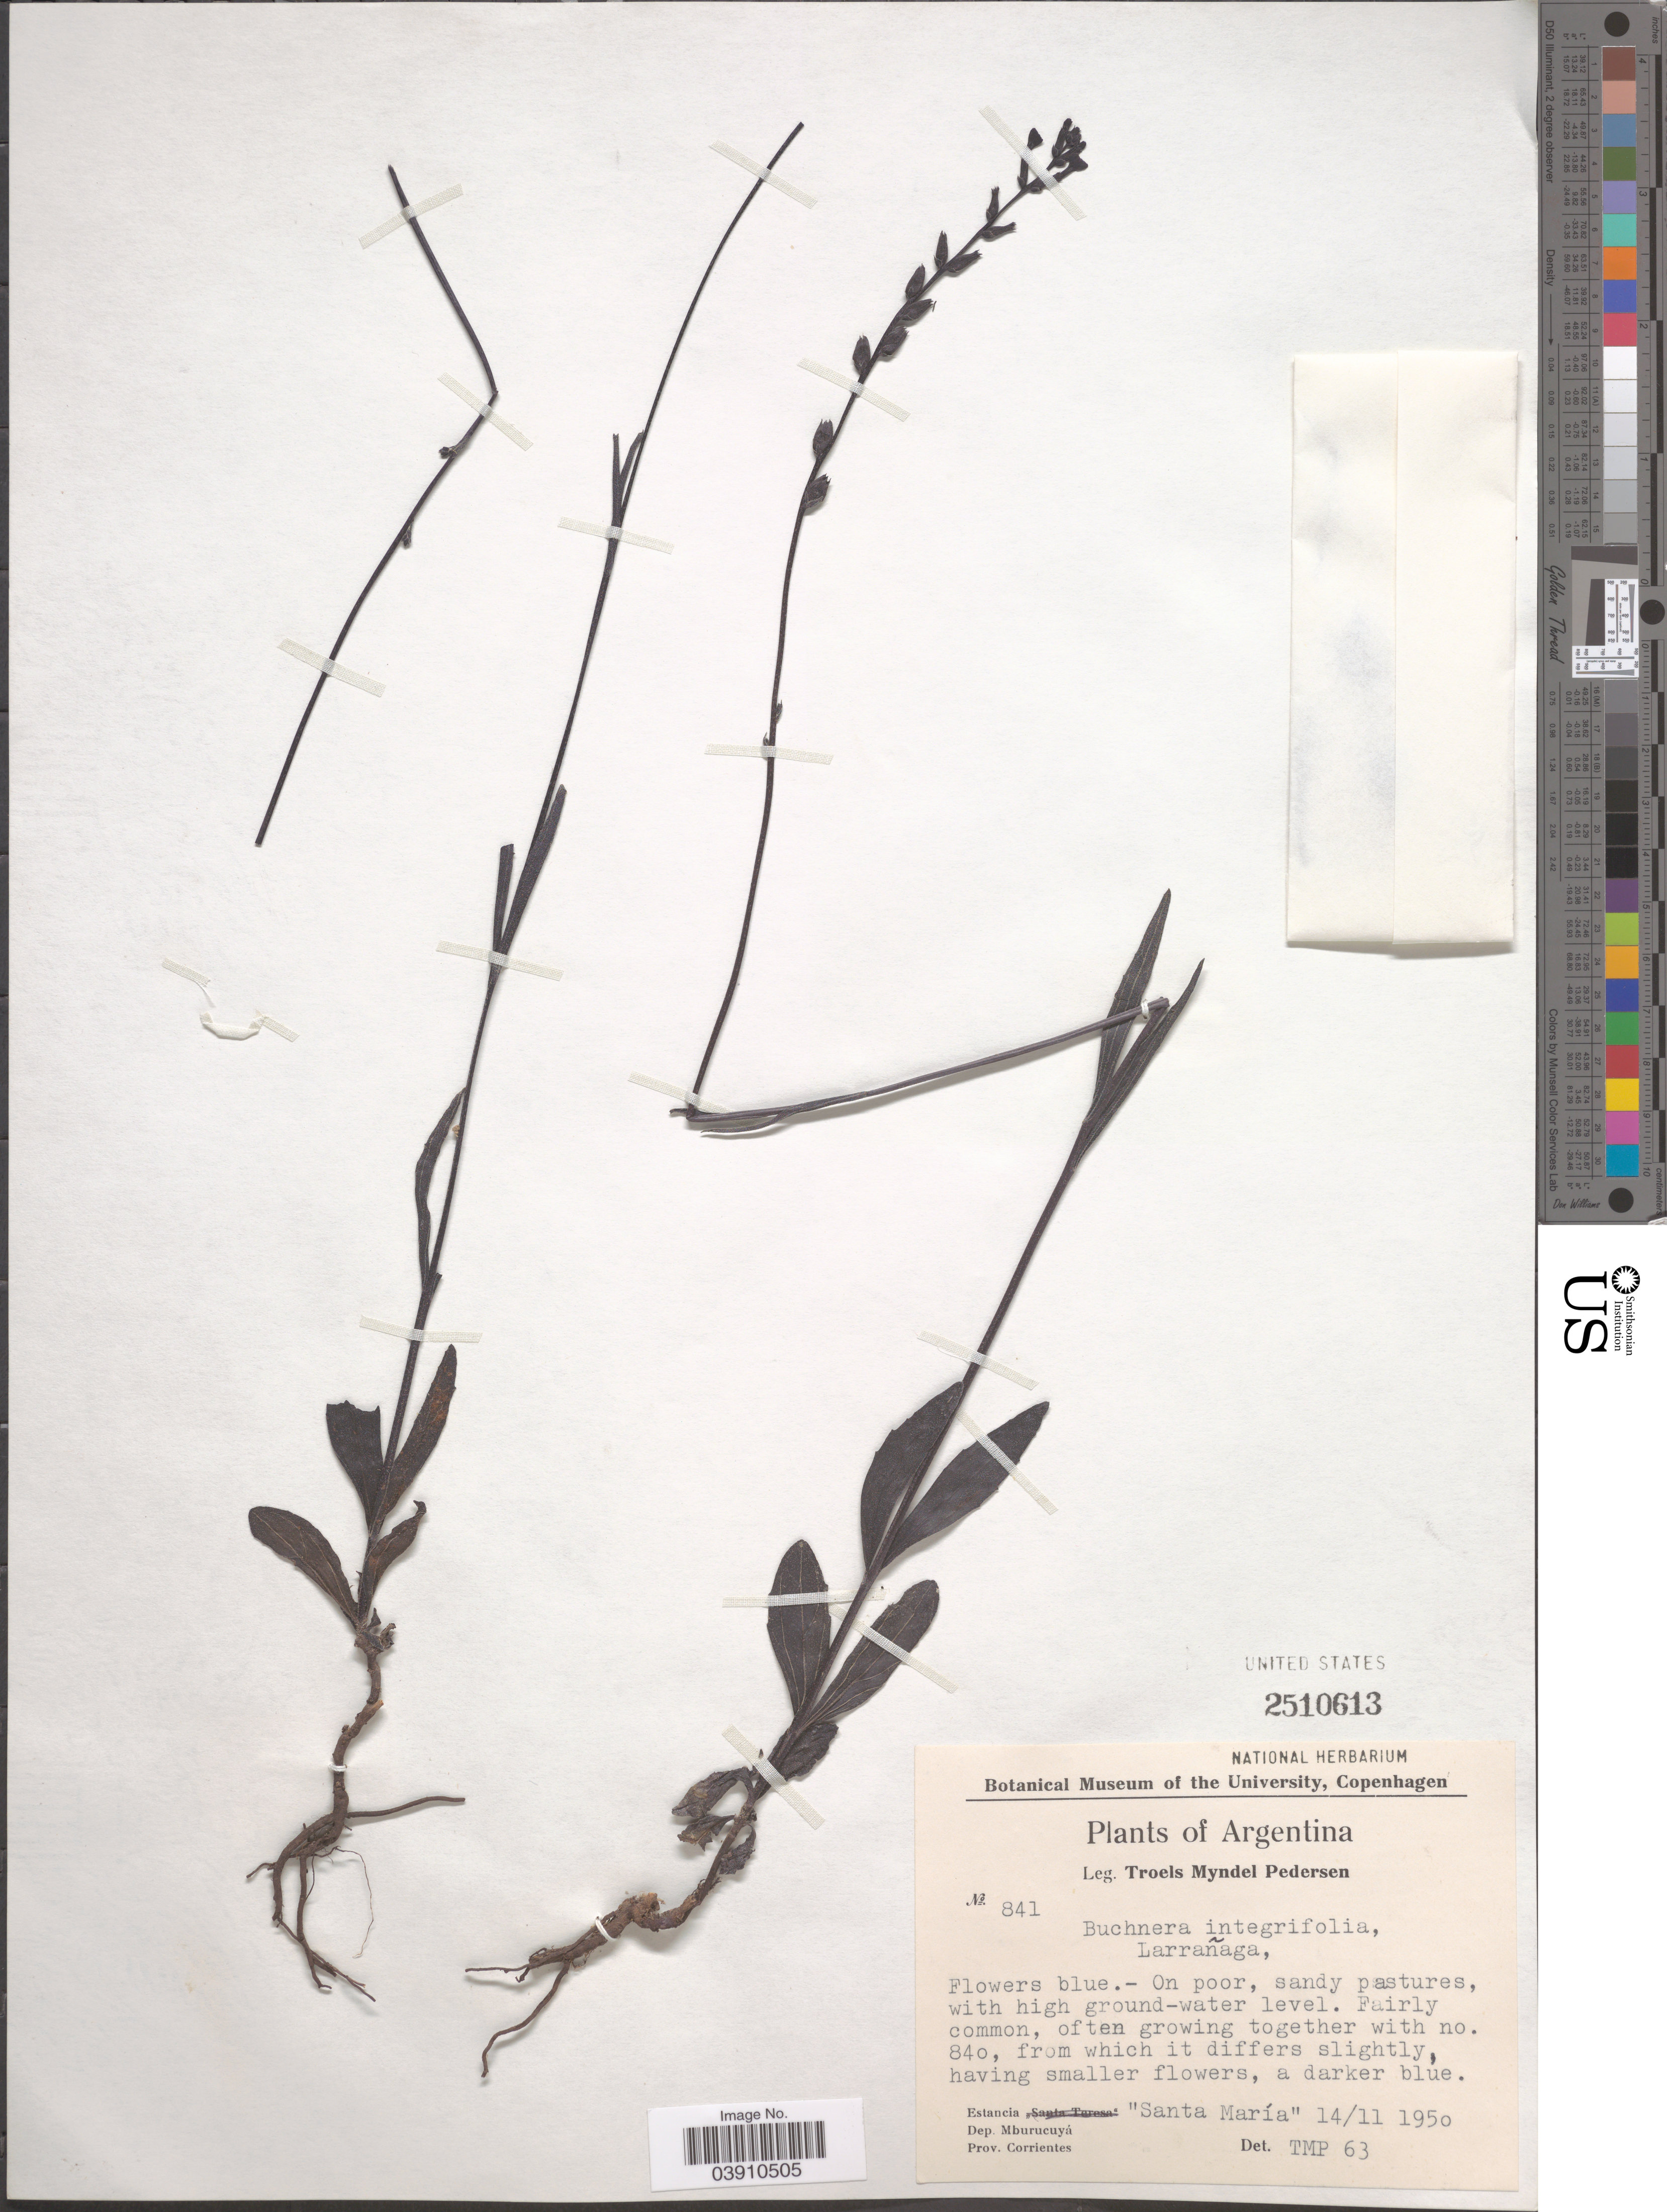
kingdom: Plantae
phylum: Tracheophyta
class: Magnoliopsida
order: Lamiales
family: Orobanchaceae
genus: Buchnera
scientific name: Buchnera integrifolia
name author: Larrañaga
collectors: T. Pederson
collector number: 841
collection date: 1950-11-14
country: Argentina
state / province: Corrientes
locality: Estancia 'Santa María' Dep. Mburucuyá.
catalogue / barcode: US 2510613